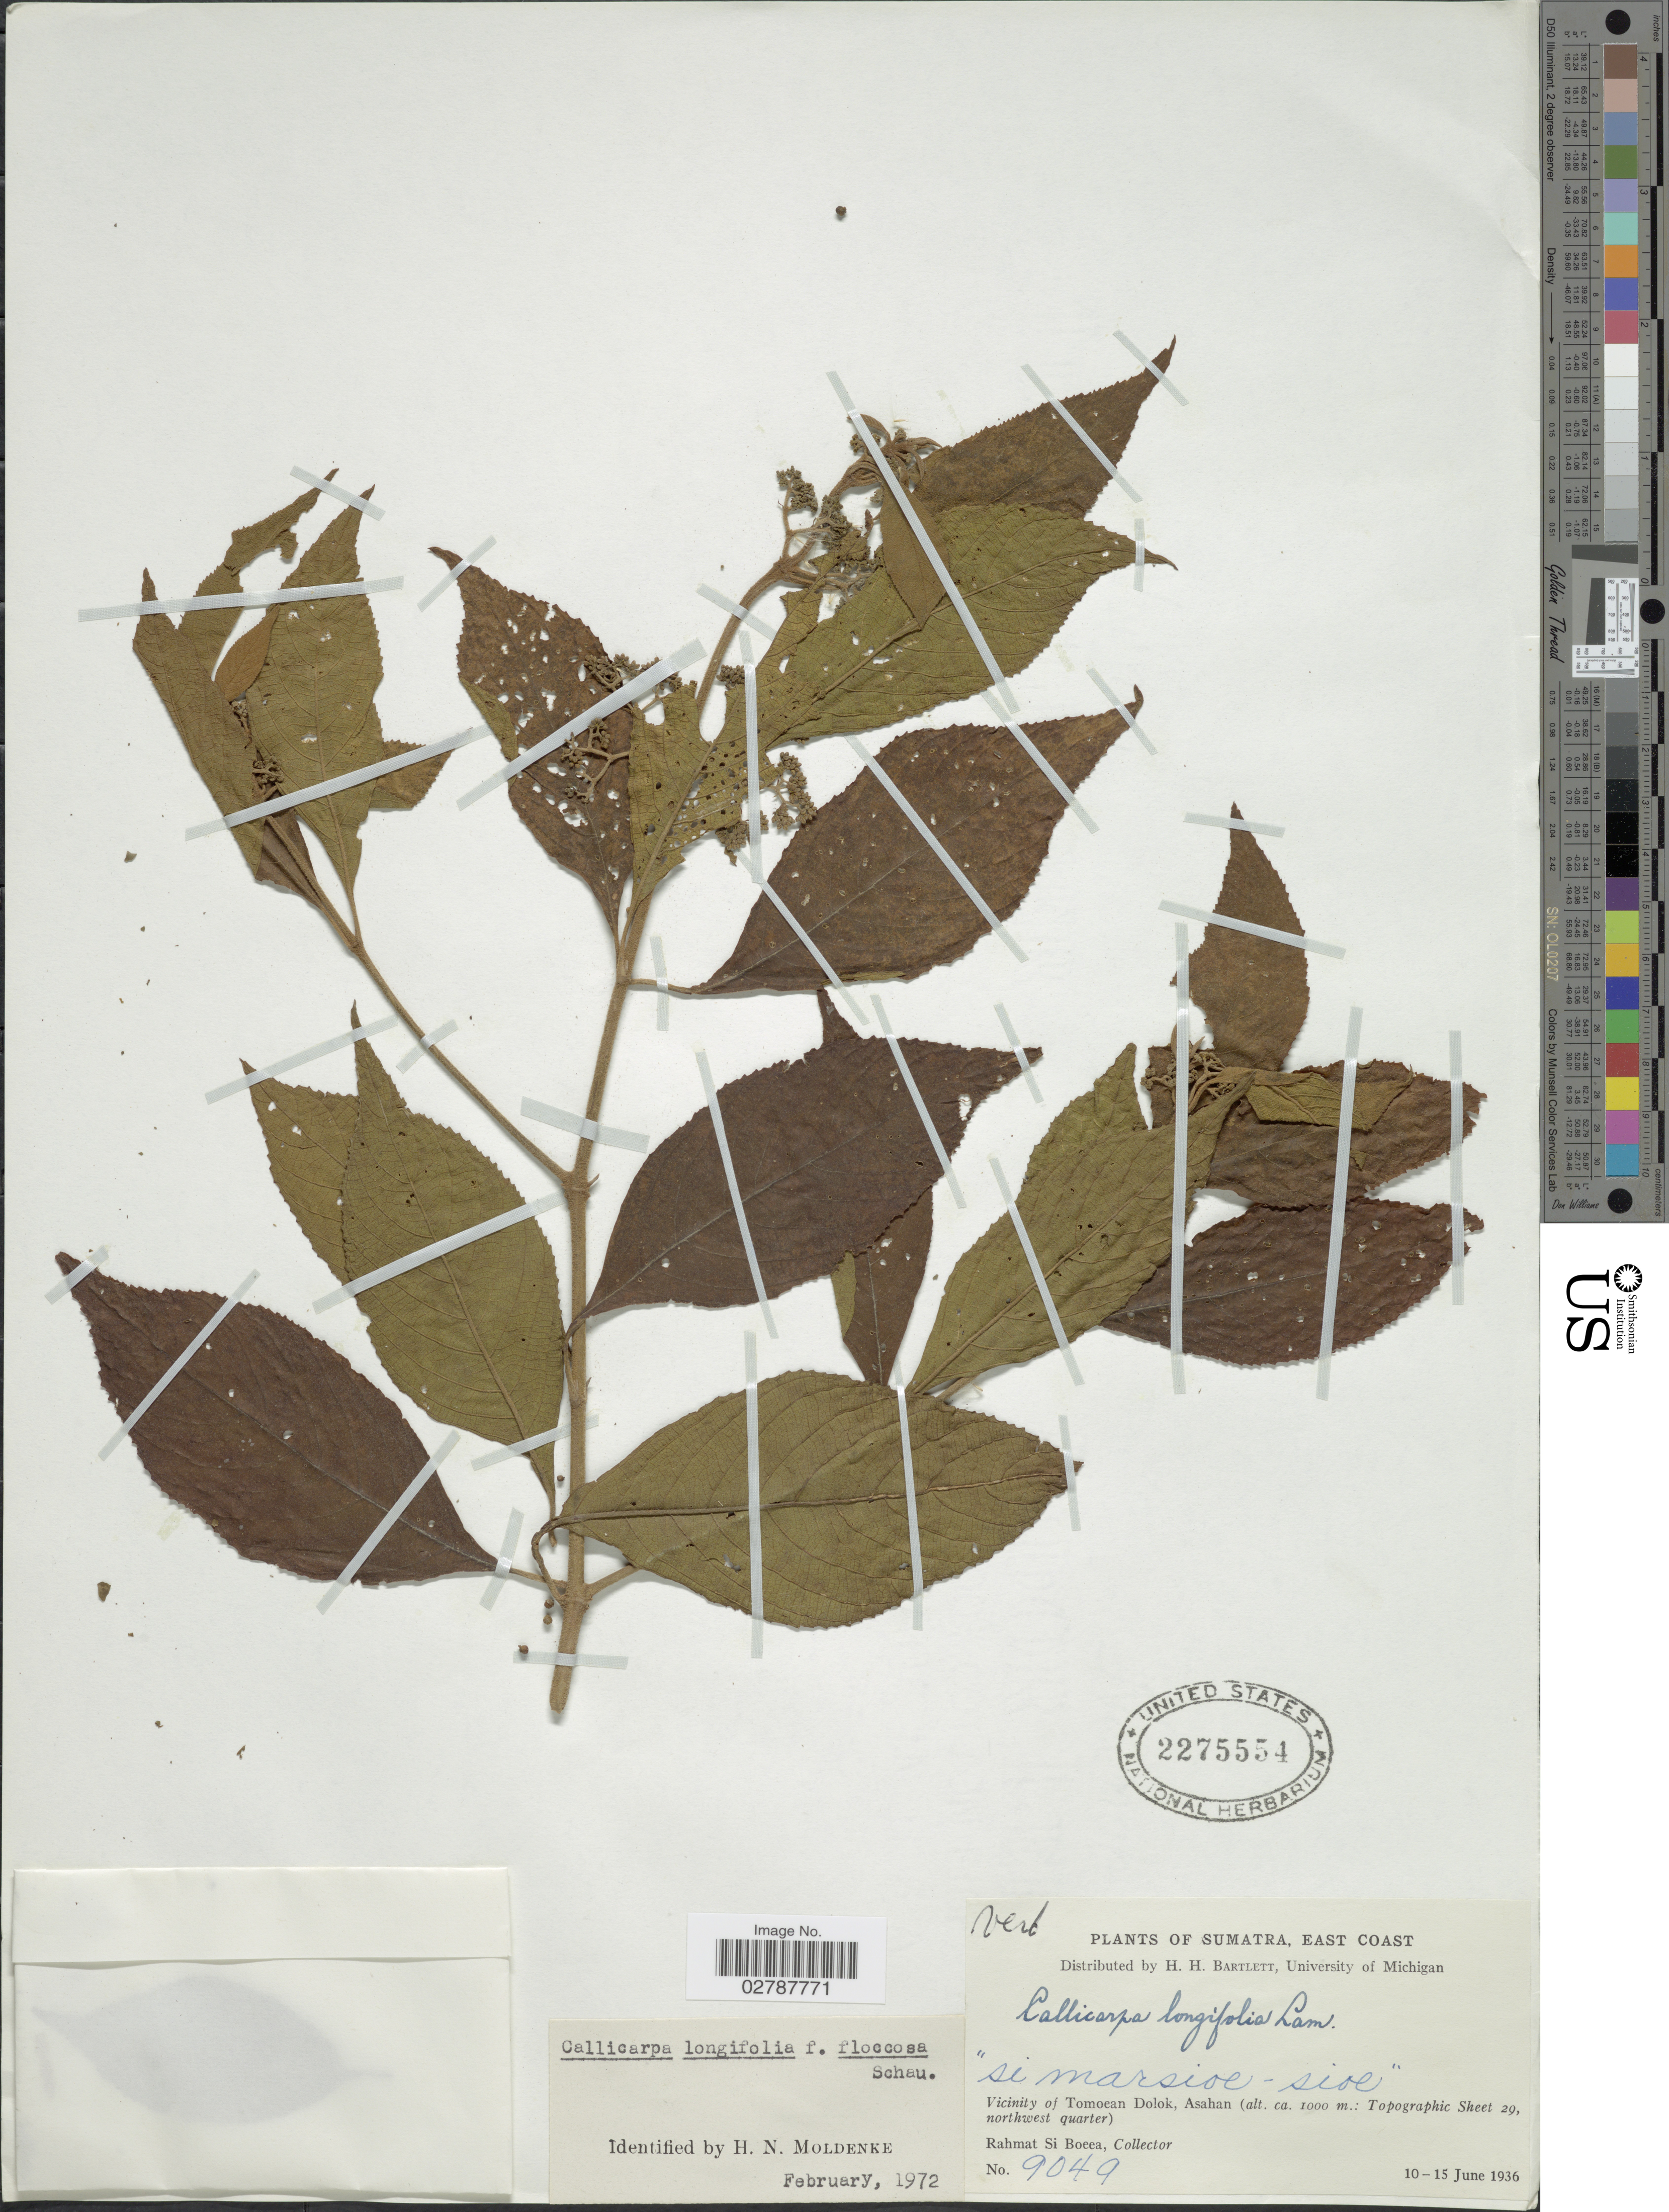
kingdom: Plantae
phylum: Tracheophyta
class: Magnoliopsida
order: Lamiales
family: Lamiaceae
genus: Callicarpa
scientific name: Callicarpa longifolia f. floccosa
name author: Schauer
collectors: Rahmat Si Boeea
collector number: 9049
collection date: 1936-06-10/1936-06-15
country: Indonesia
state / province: Sumatra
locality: East Coast. Vicinity of Tomoean Dolok, Asahan( Topographic Sheet 29, northwest quarter).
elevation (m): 1000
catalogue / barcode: US 2275554